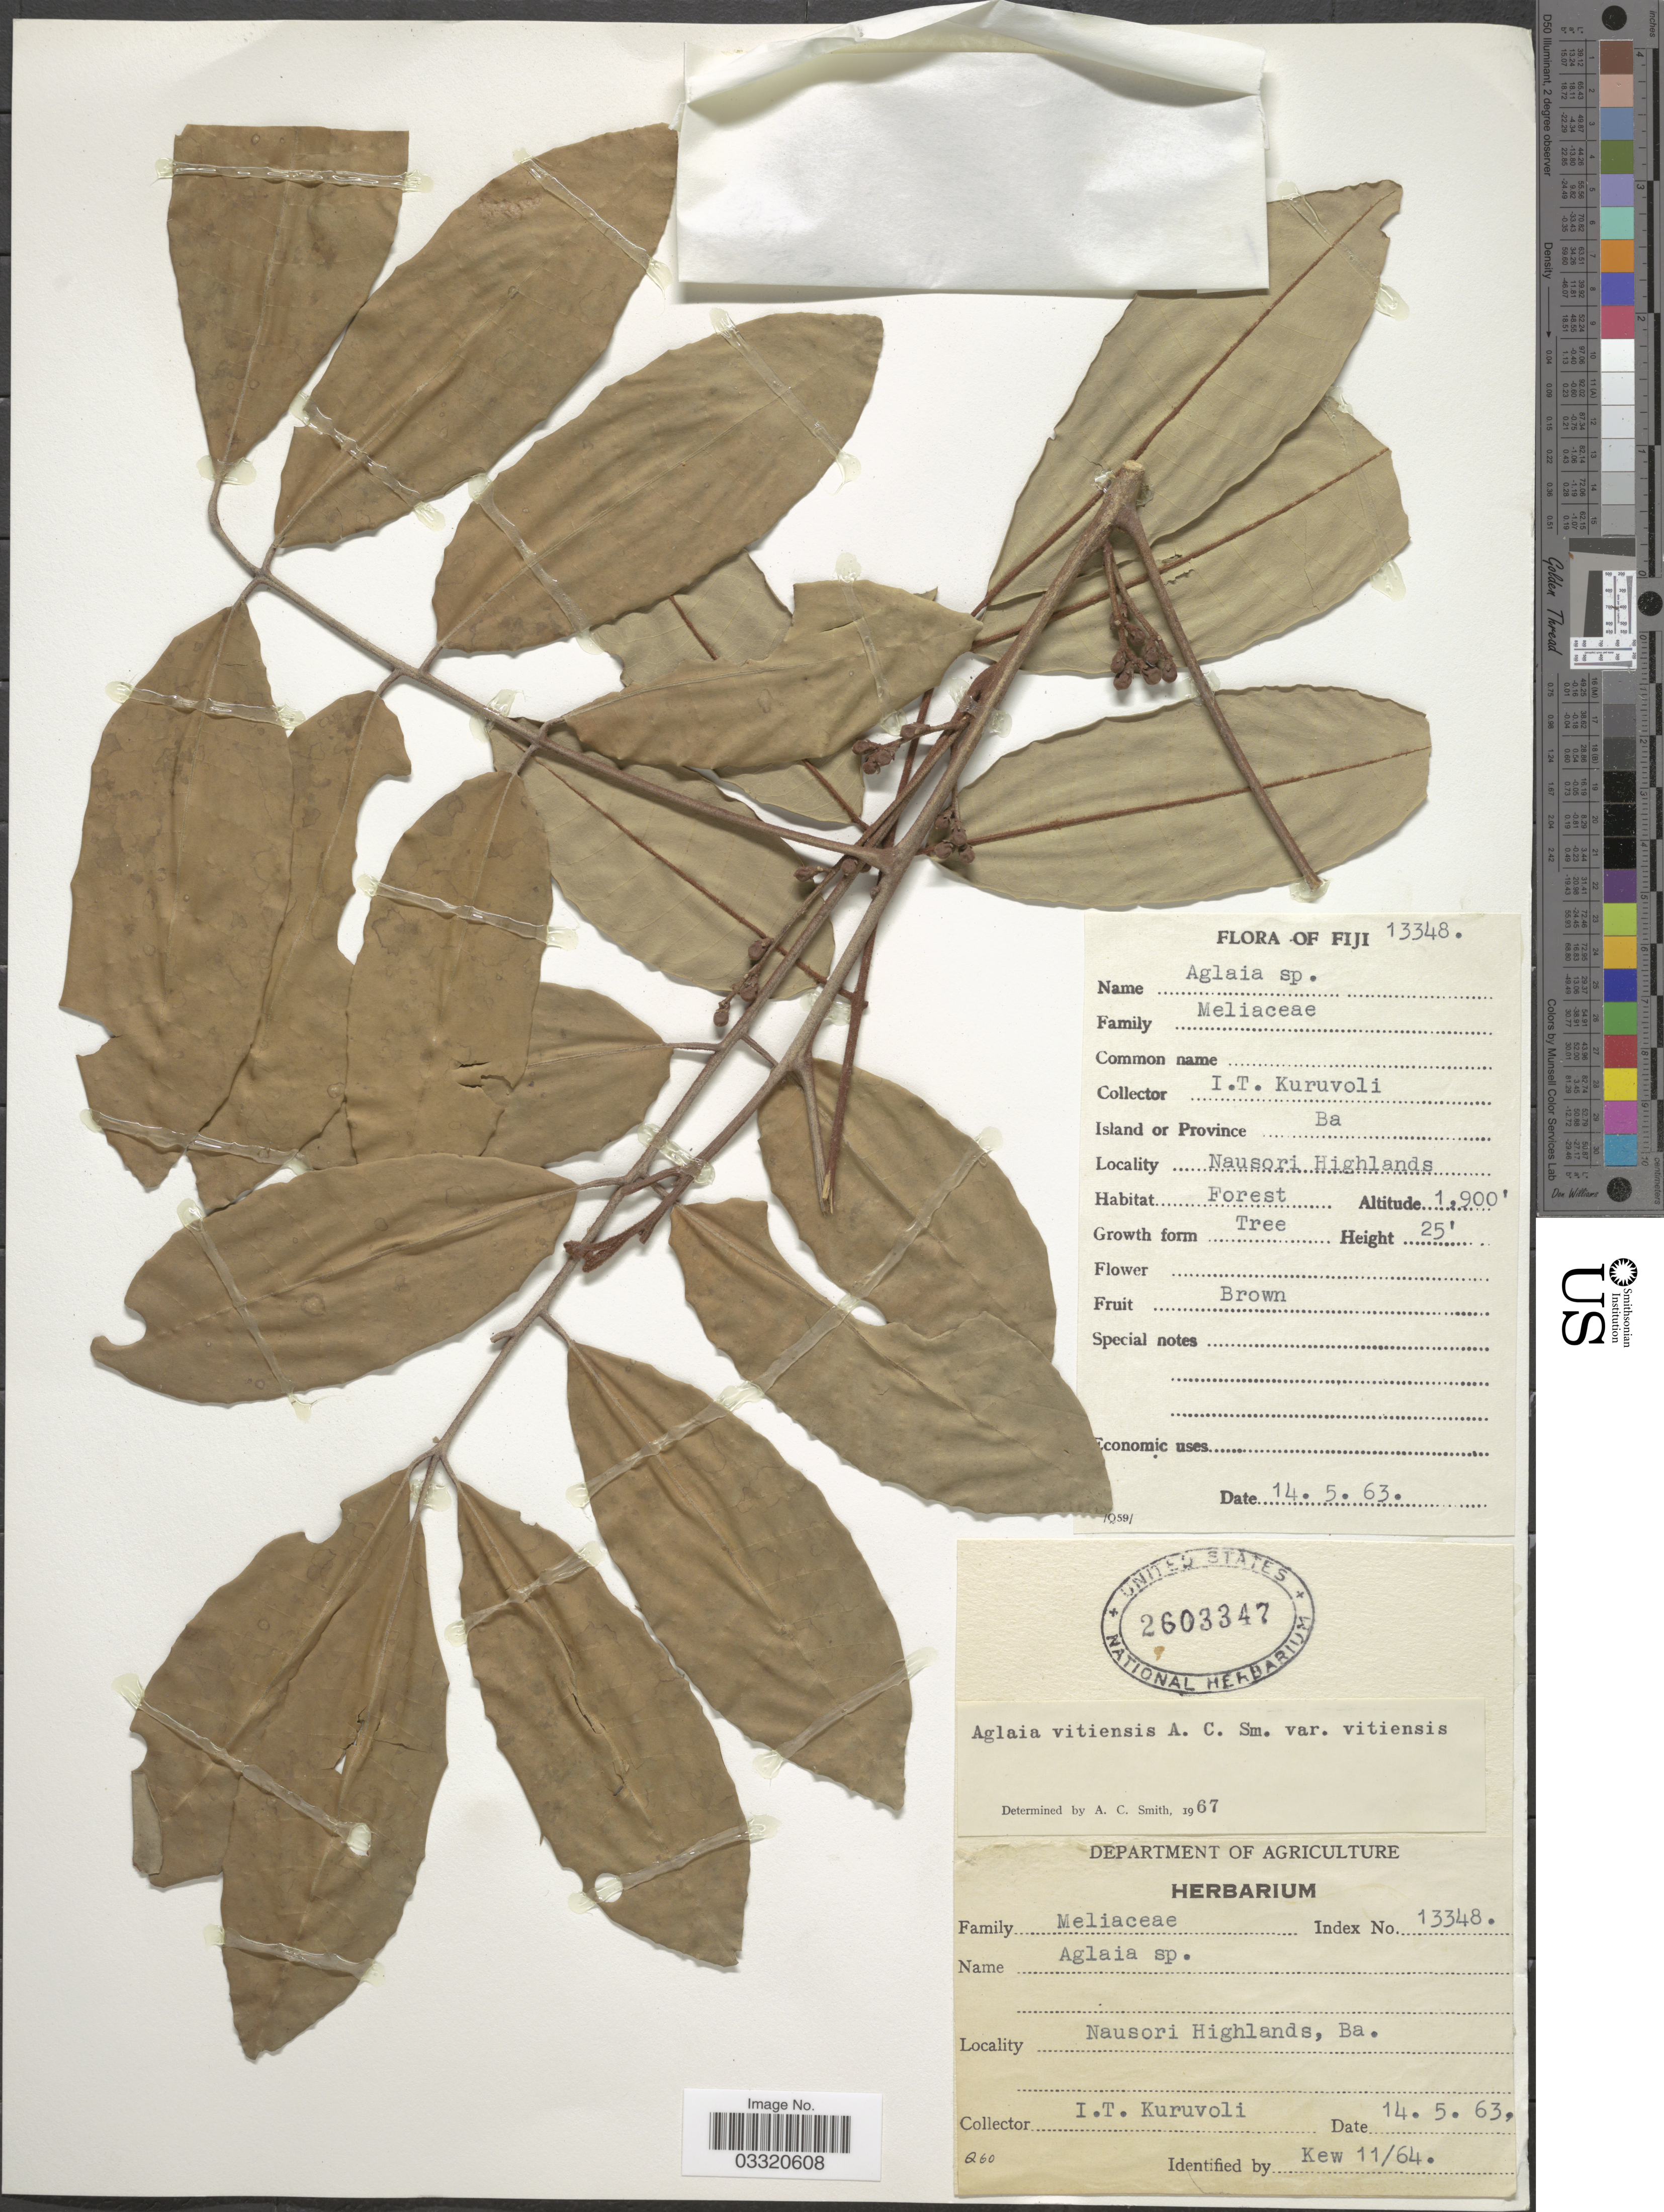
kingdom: Plantae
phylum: Tracheophyta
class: Magnoliopsida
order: Sapindales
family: Meliaceae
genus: Aglaia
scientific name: Aglaia vitiensis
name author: A.C. Sm.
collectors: I. Kuruvoli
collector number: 13348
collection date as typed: Transcribed d/m/y: 14/5/63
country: Fiji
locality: Island or Province Ba. Nausori Highlands.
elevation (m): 579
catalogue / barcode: US 2603347